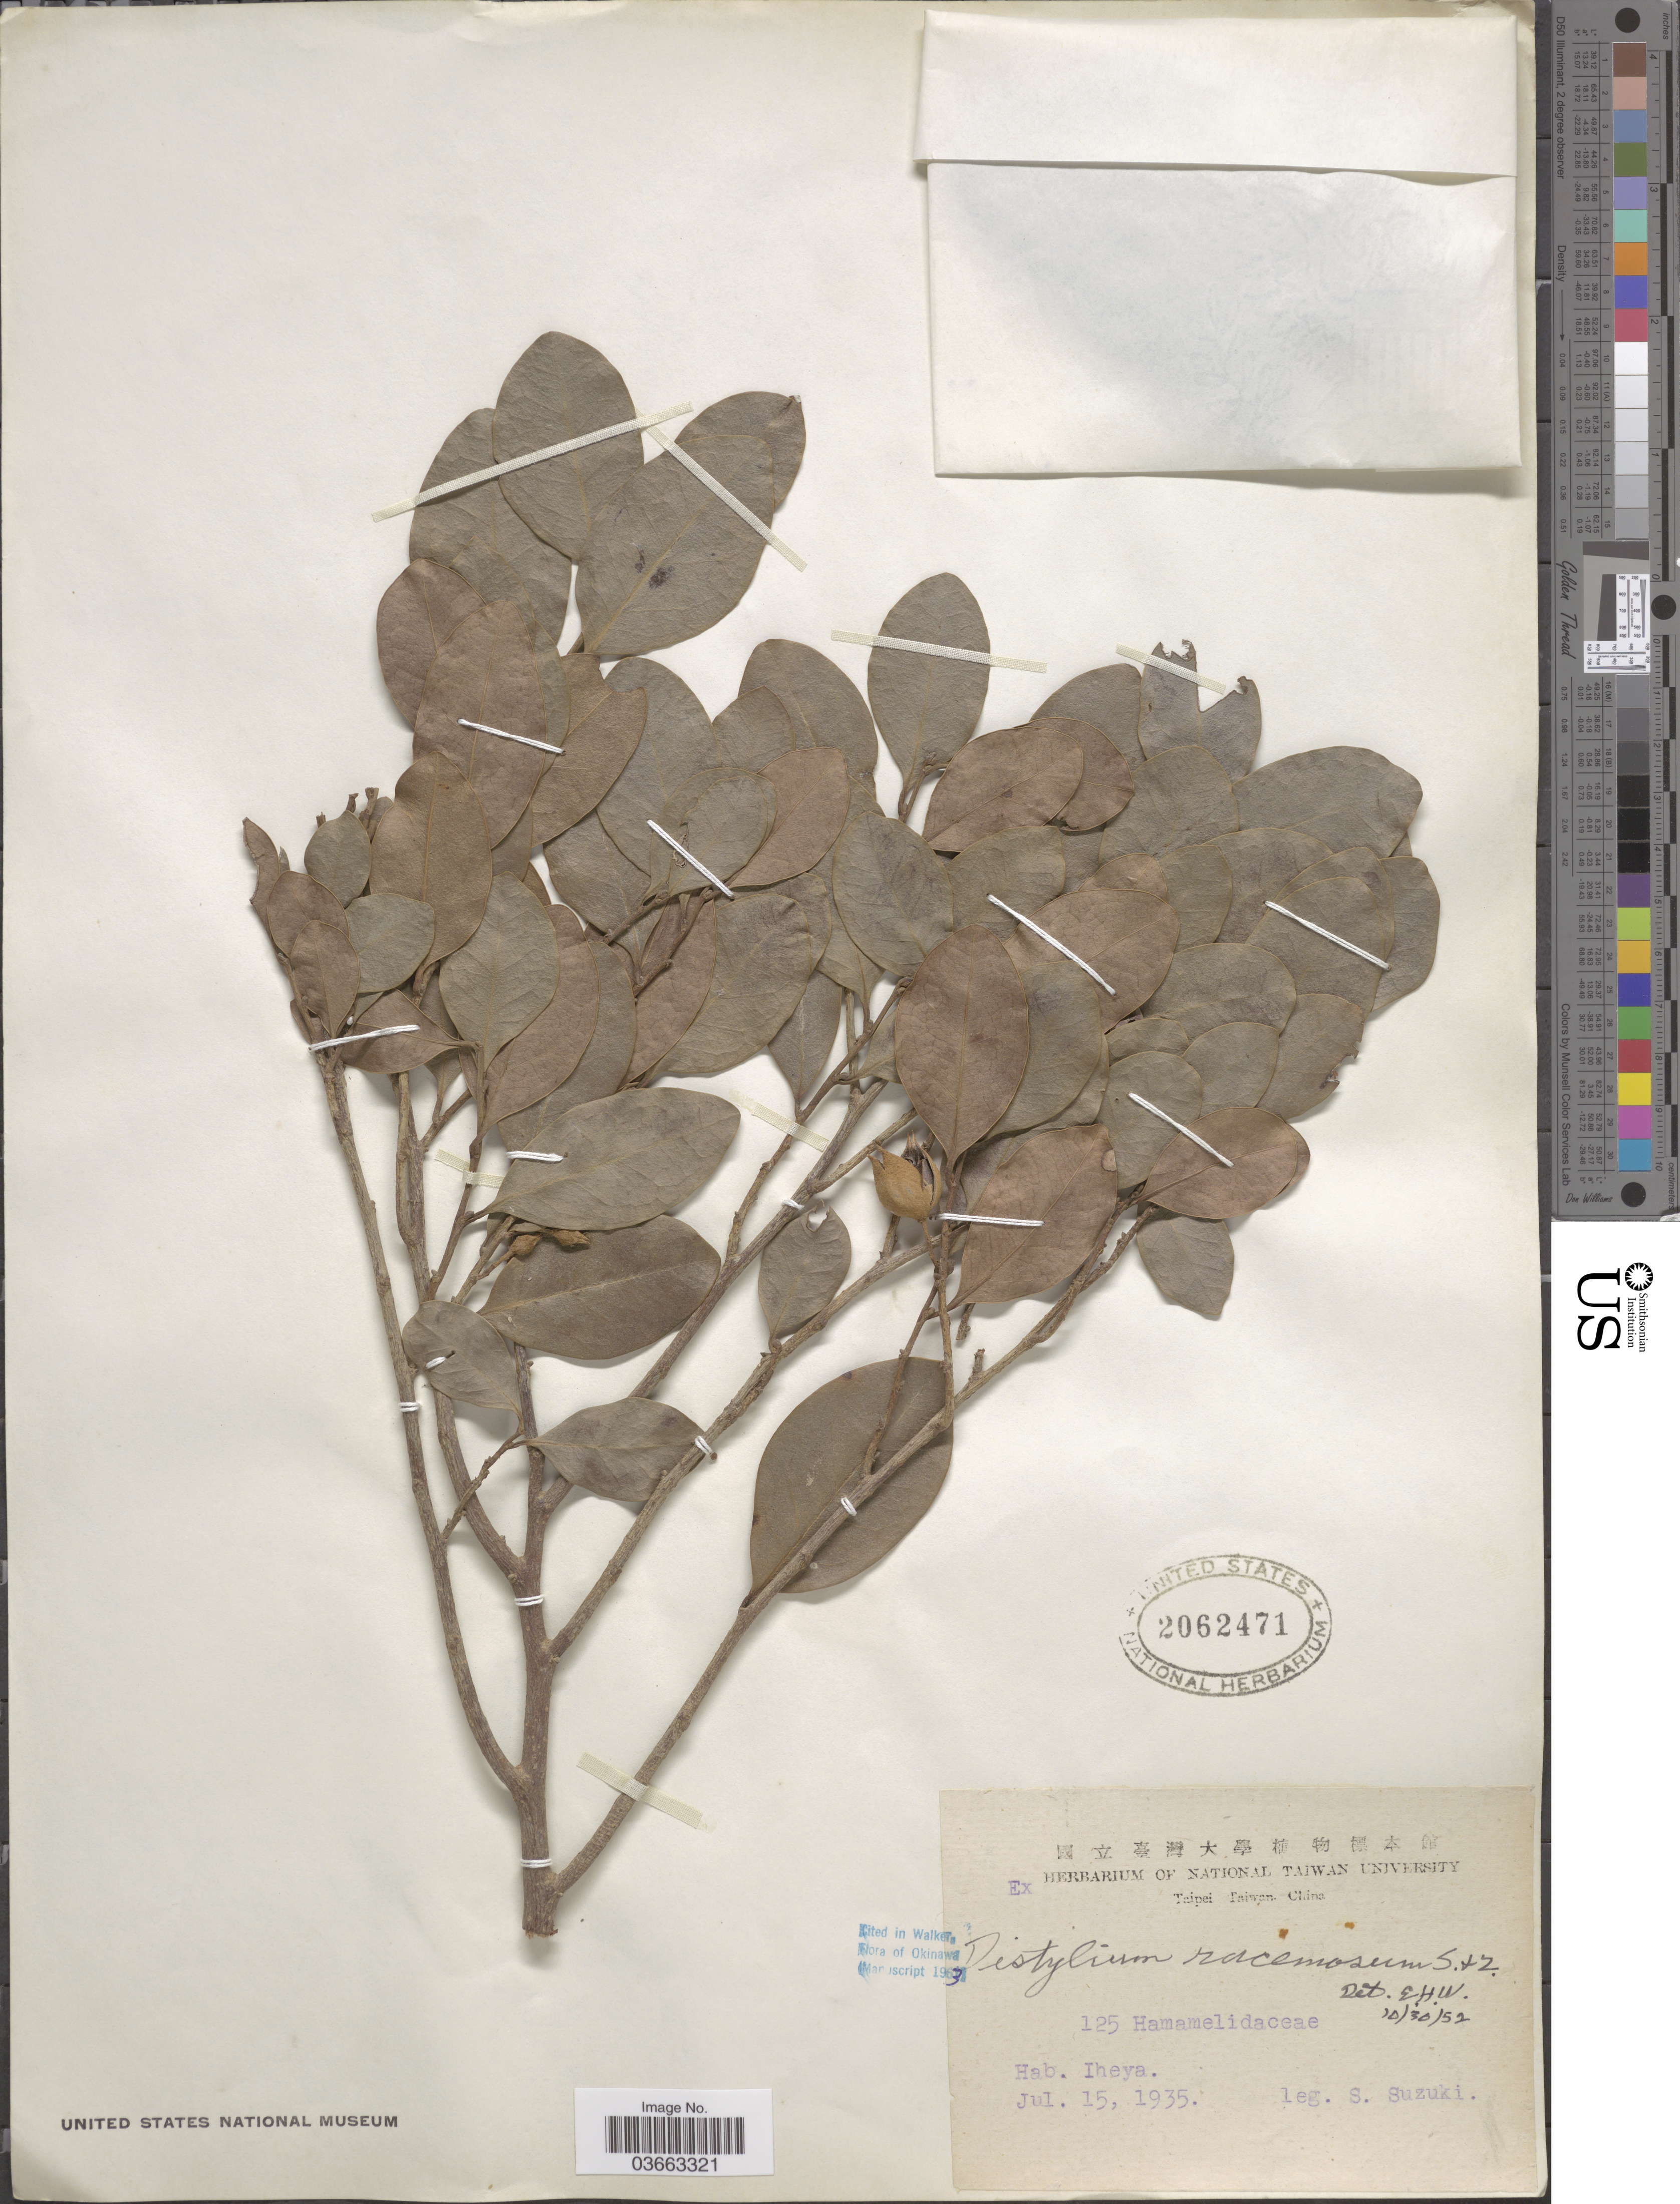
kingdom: Plantae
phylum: Tracheophyta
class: Magnoliopsida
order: Saxifragales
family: Hamamelidaceae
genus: Distylium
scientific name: Distylium racemosum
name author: Siebold & Zucc.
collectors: S. Suzuki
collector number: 125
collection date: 1935-07-15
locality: Iheya.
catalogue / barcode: US 2062471